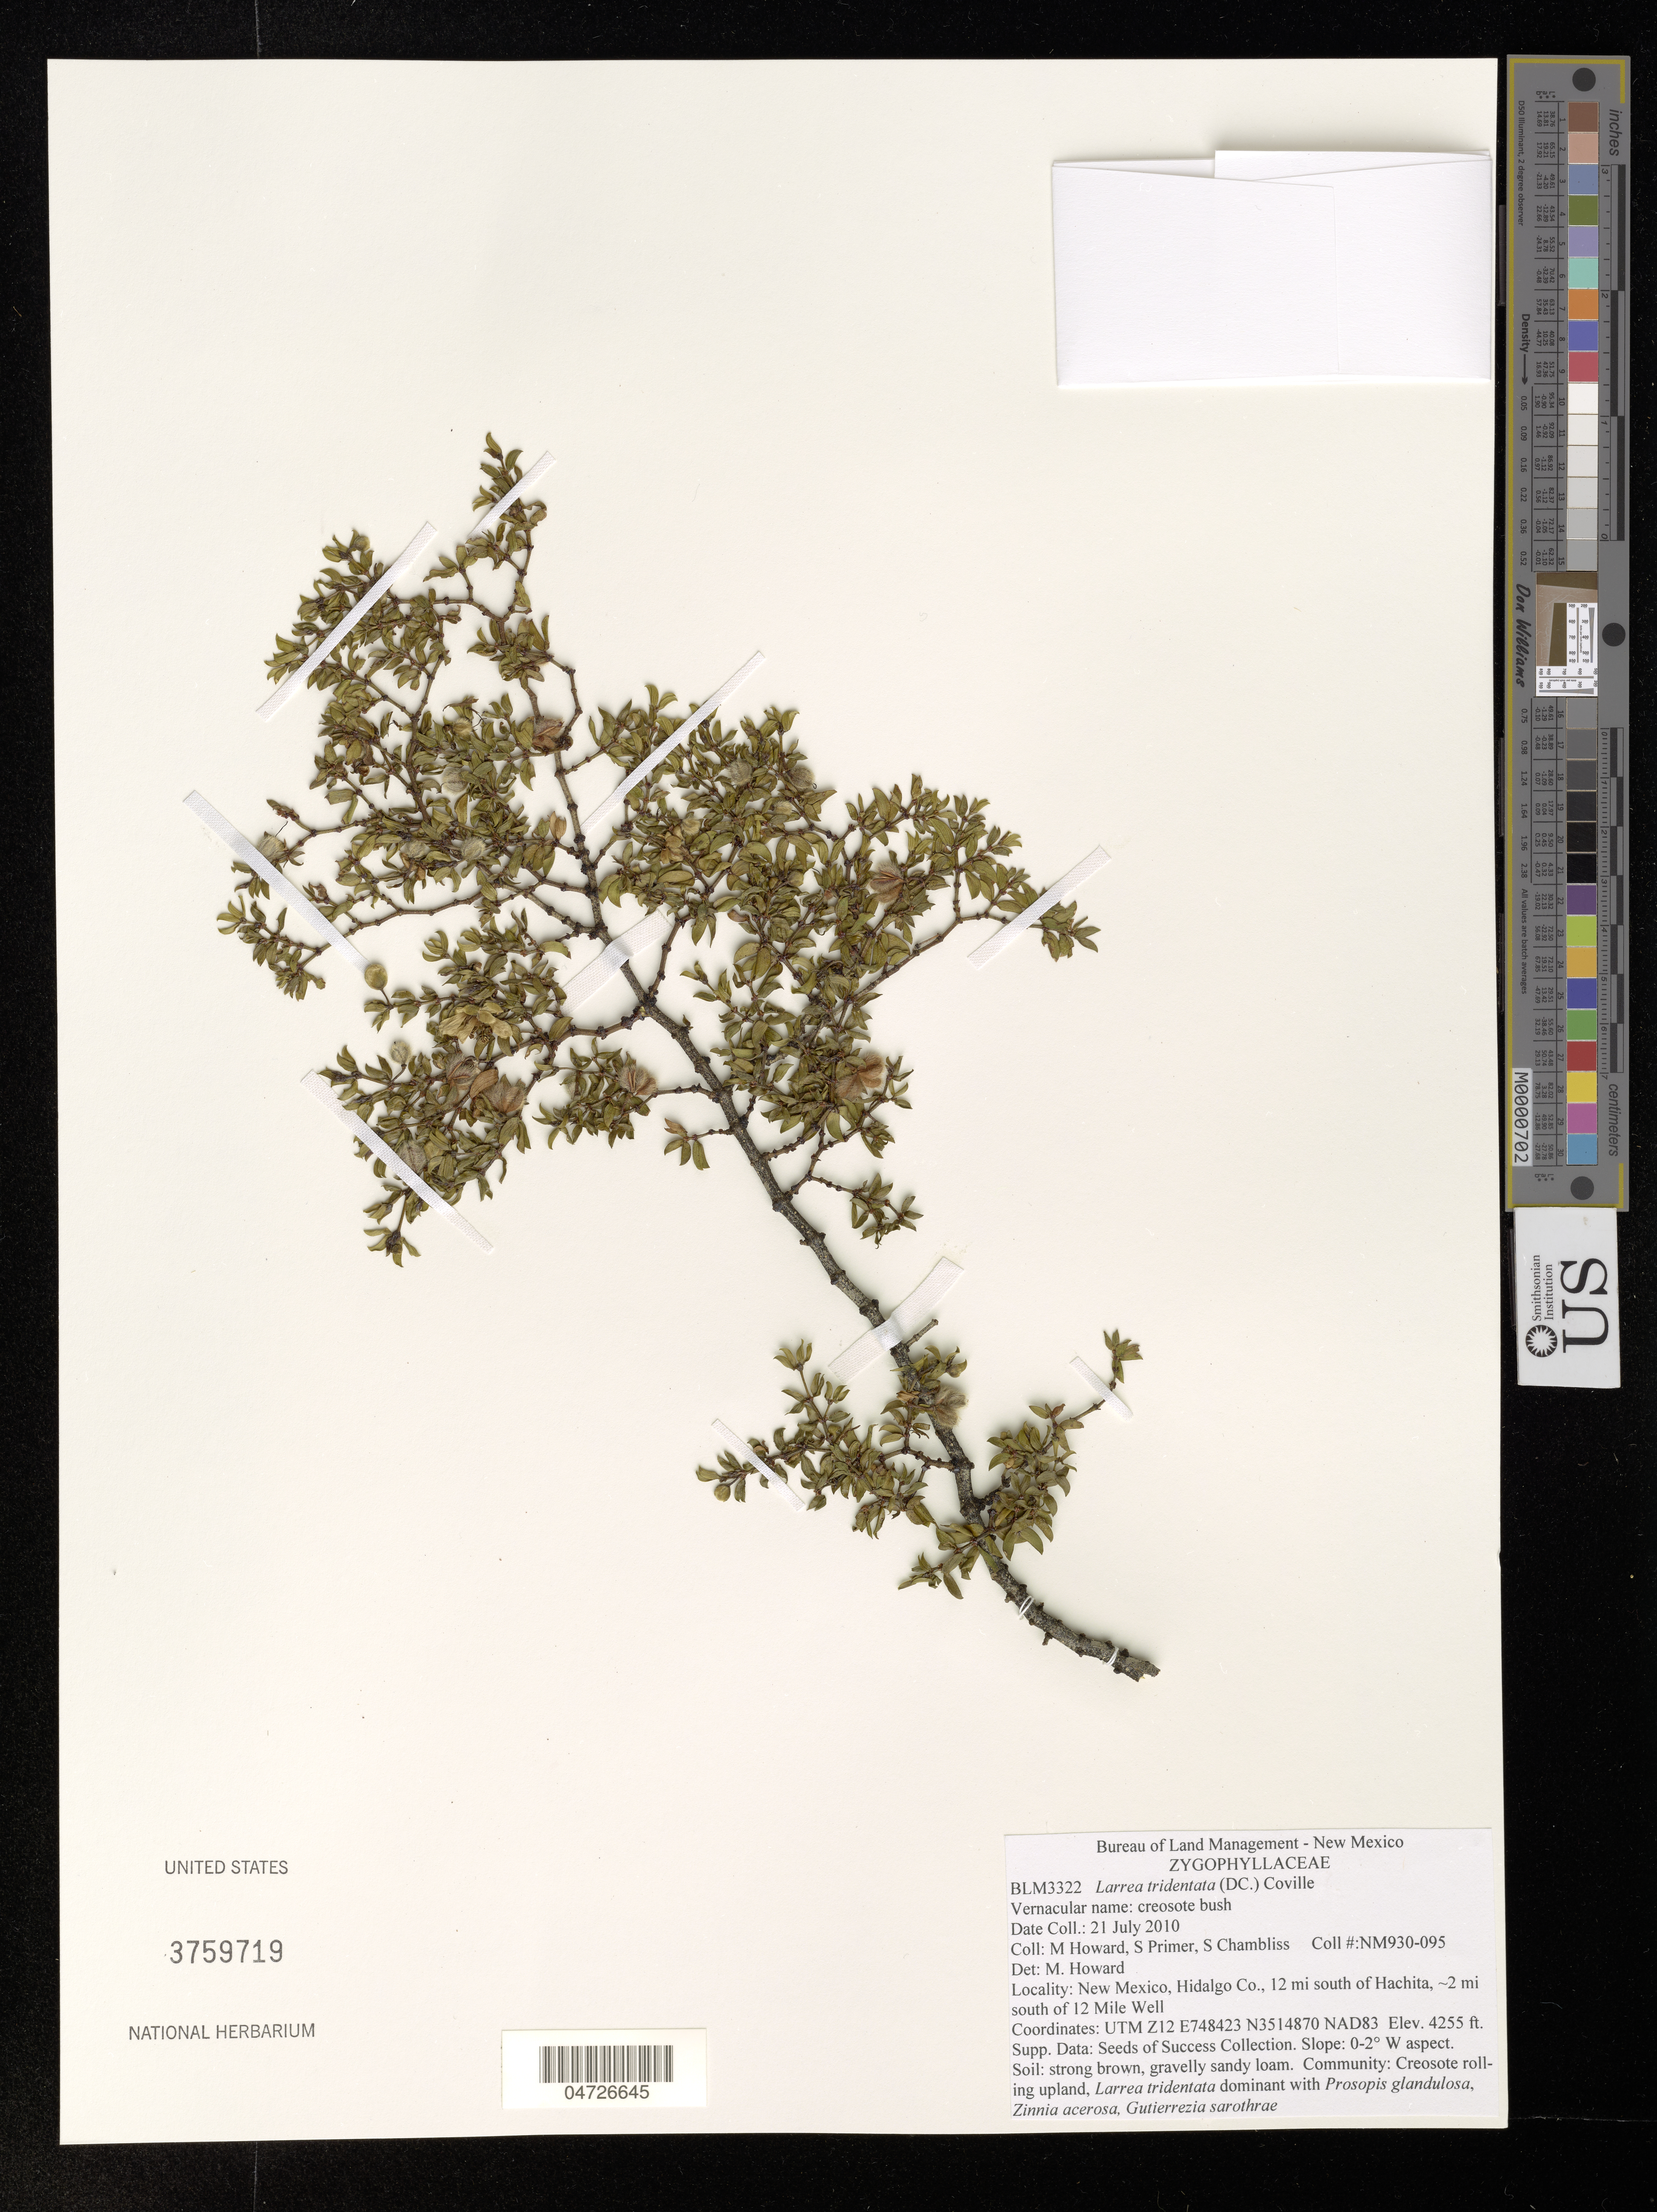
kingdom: Plantae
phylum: Tracheophyta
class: Magnoliopsida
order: Zygophyllales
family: Zygophyllaceae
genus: Larrea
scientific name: Larrea tridentata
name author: (Sessé & Moc. ex DC.) Coville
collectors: M. Howard, S. Primer & S. Chambliss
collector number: NM930-095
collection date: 2010-07-21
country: United States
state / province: New Mexico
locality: Hidalgo Co., 12 mi south of Hachita, ~2 mi south of 12 Mile Well.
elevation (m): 1297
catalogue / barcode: US 3759719